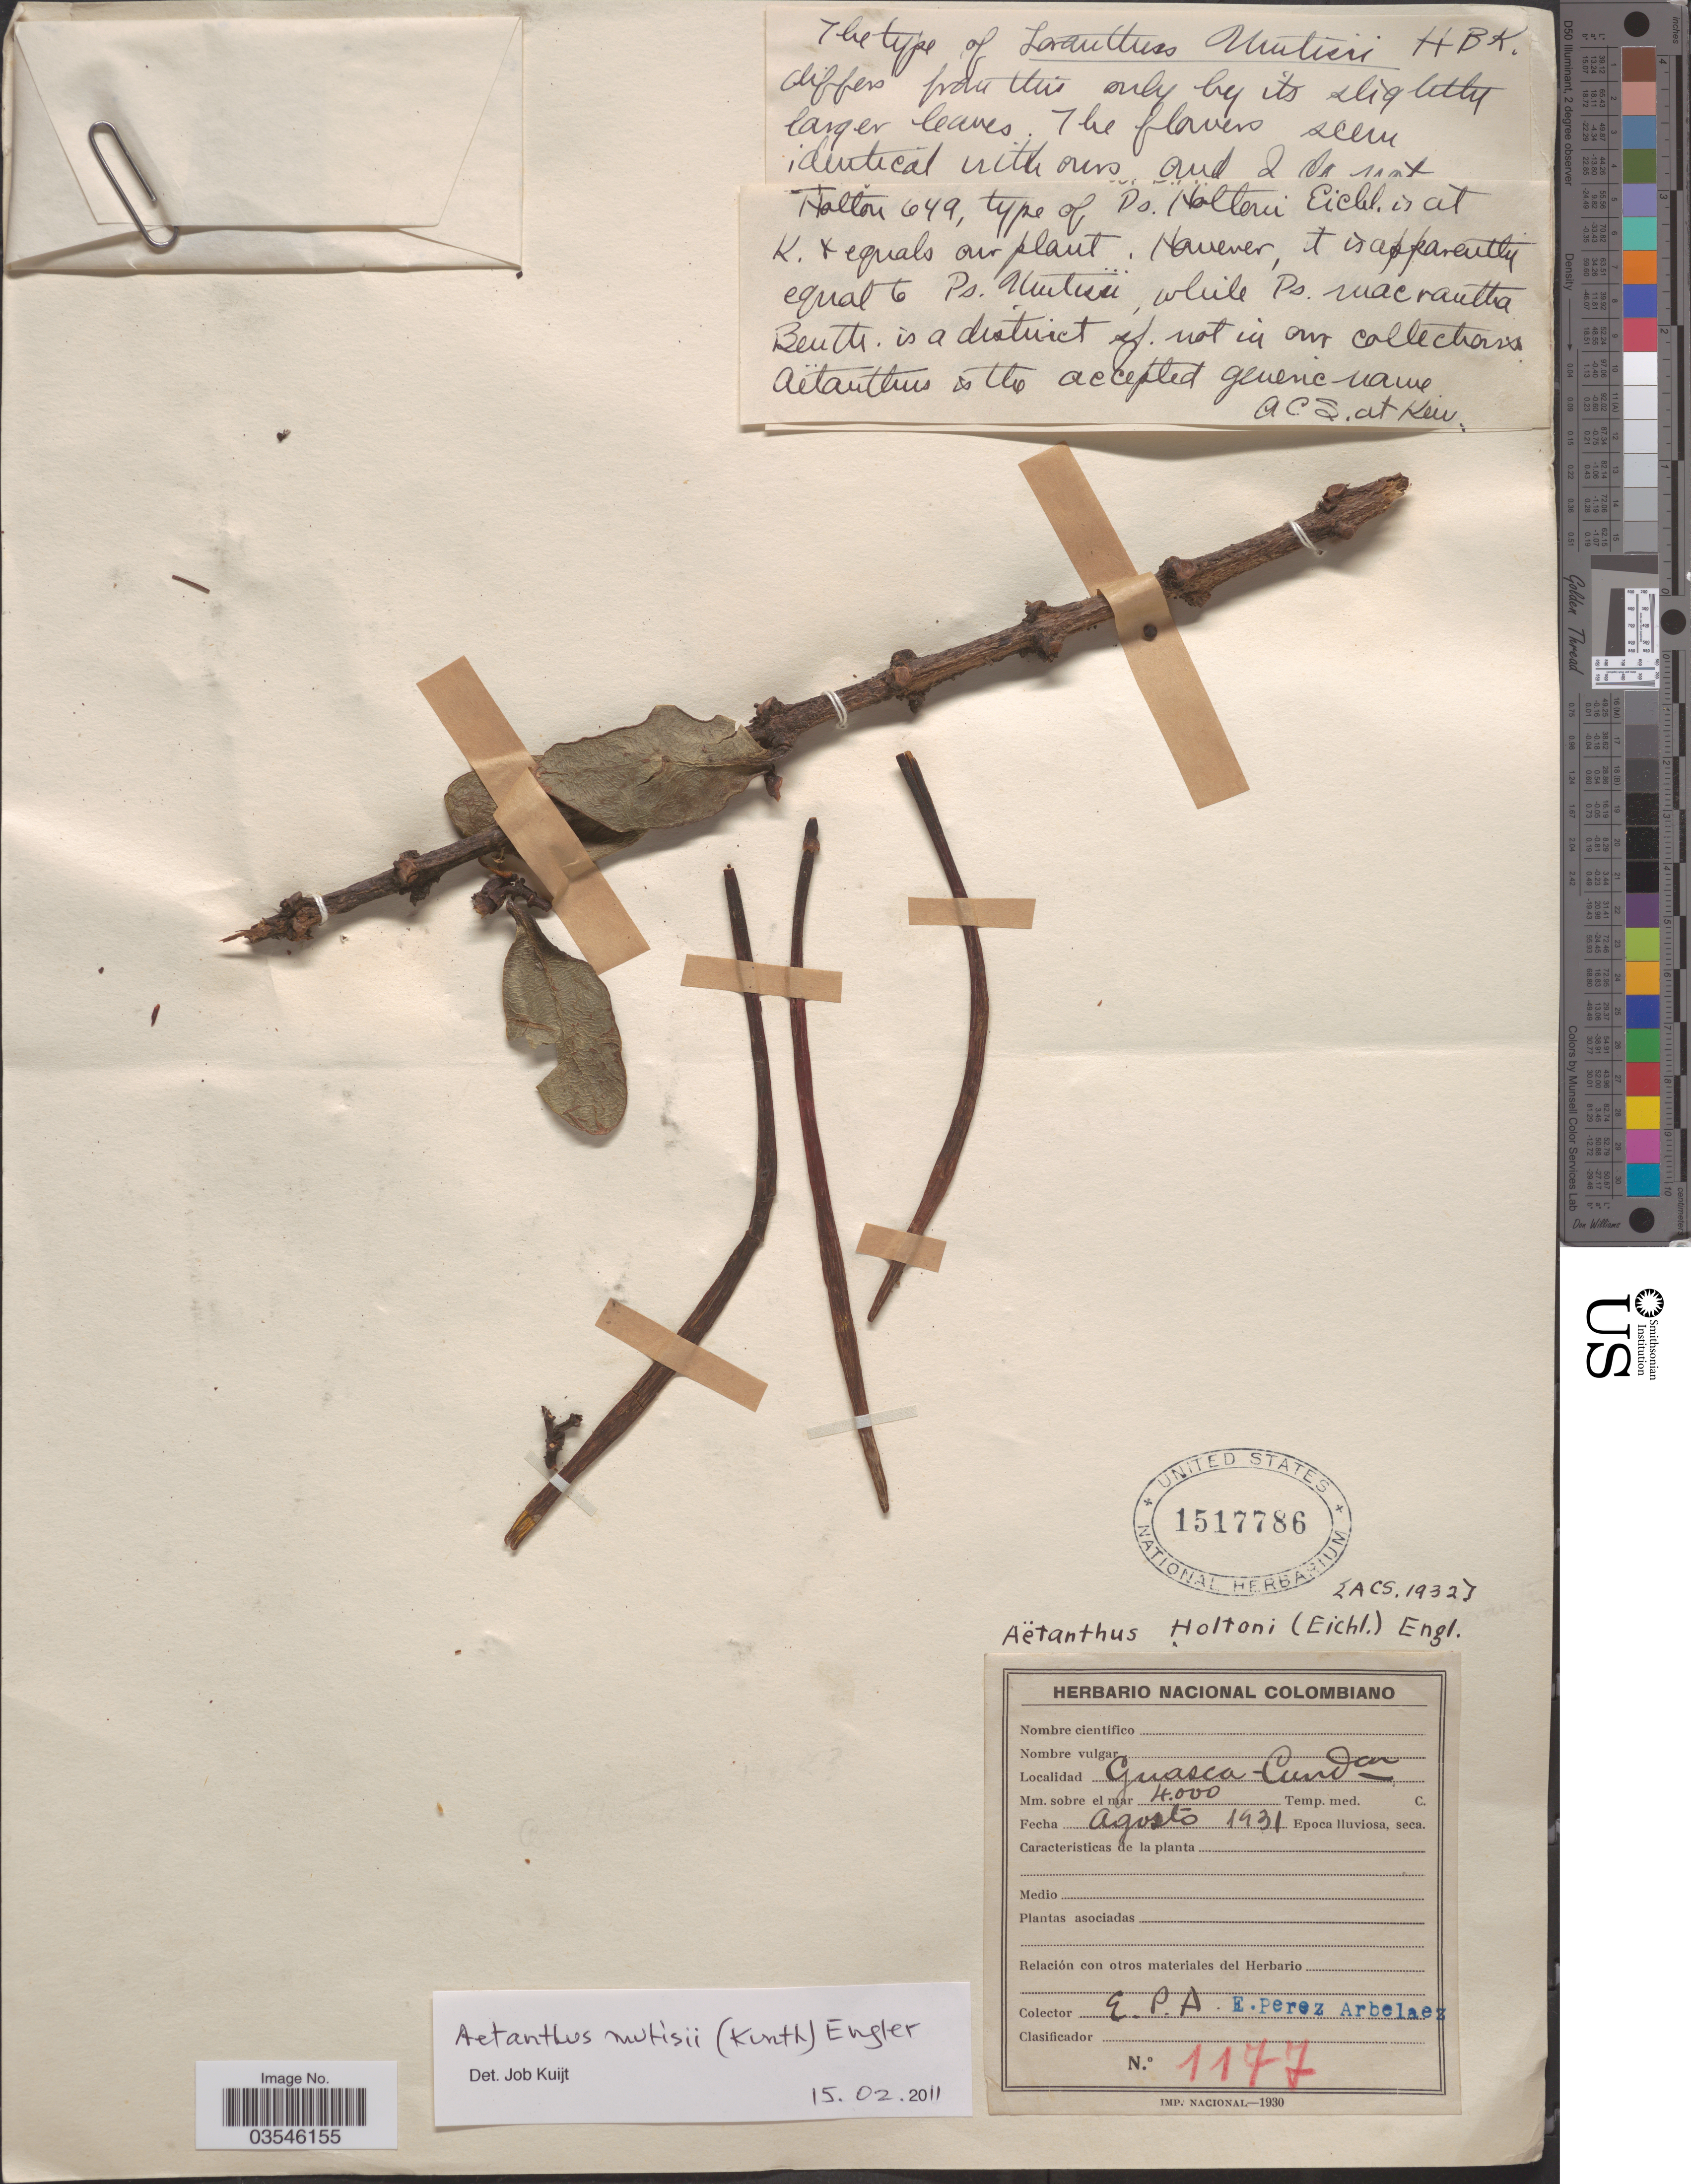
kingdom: Plantae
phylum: Tracheophyta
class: Magnoliopsida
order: Santalales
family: Loranthaceae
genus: Aetanthus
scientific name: Aetanthus mutisii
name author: (Kunth) Engl.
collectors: E. Pérez Arbeláez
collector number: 1177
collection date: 1931-08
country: Colombia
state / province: Cundinamarca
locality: Guasco.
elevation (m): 4000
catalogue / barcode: US 1517786